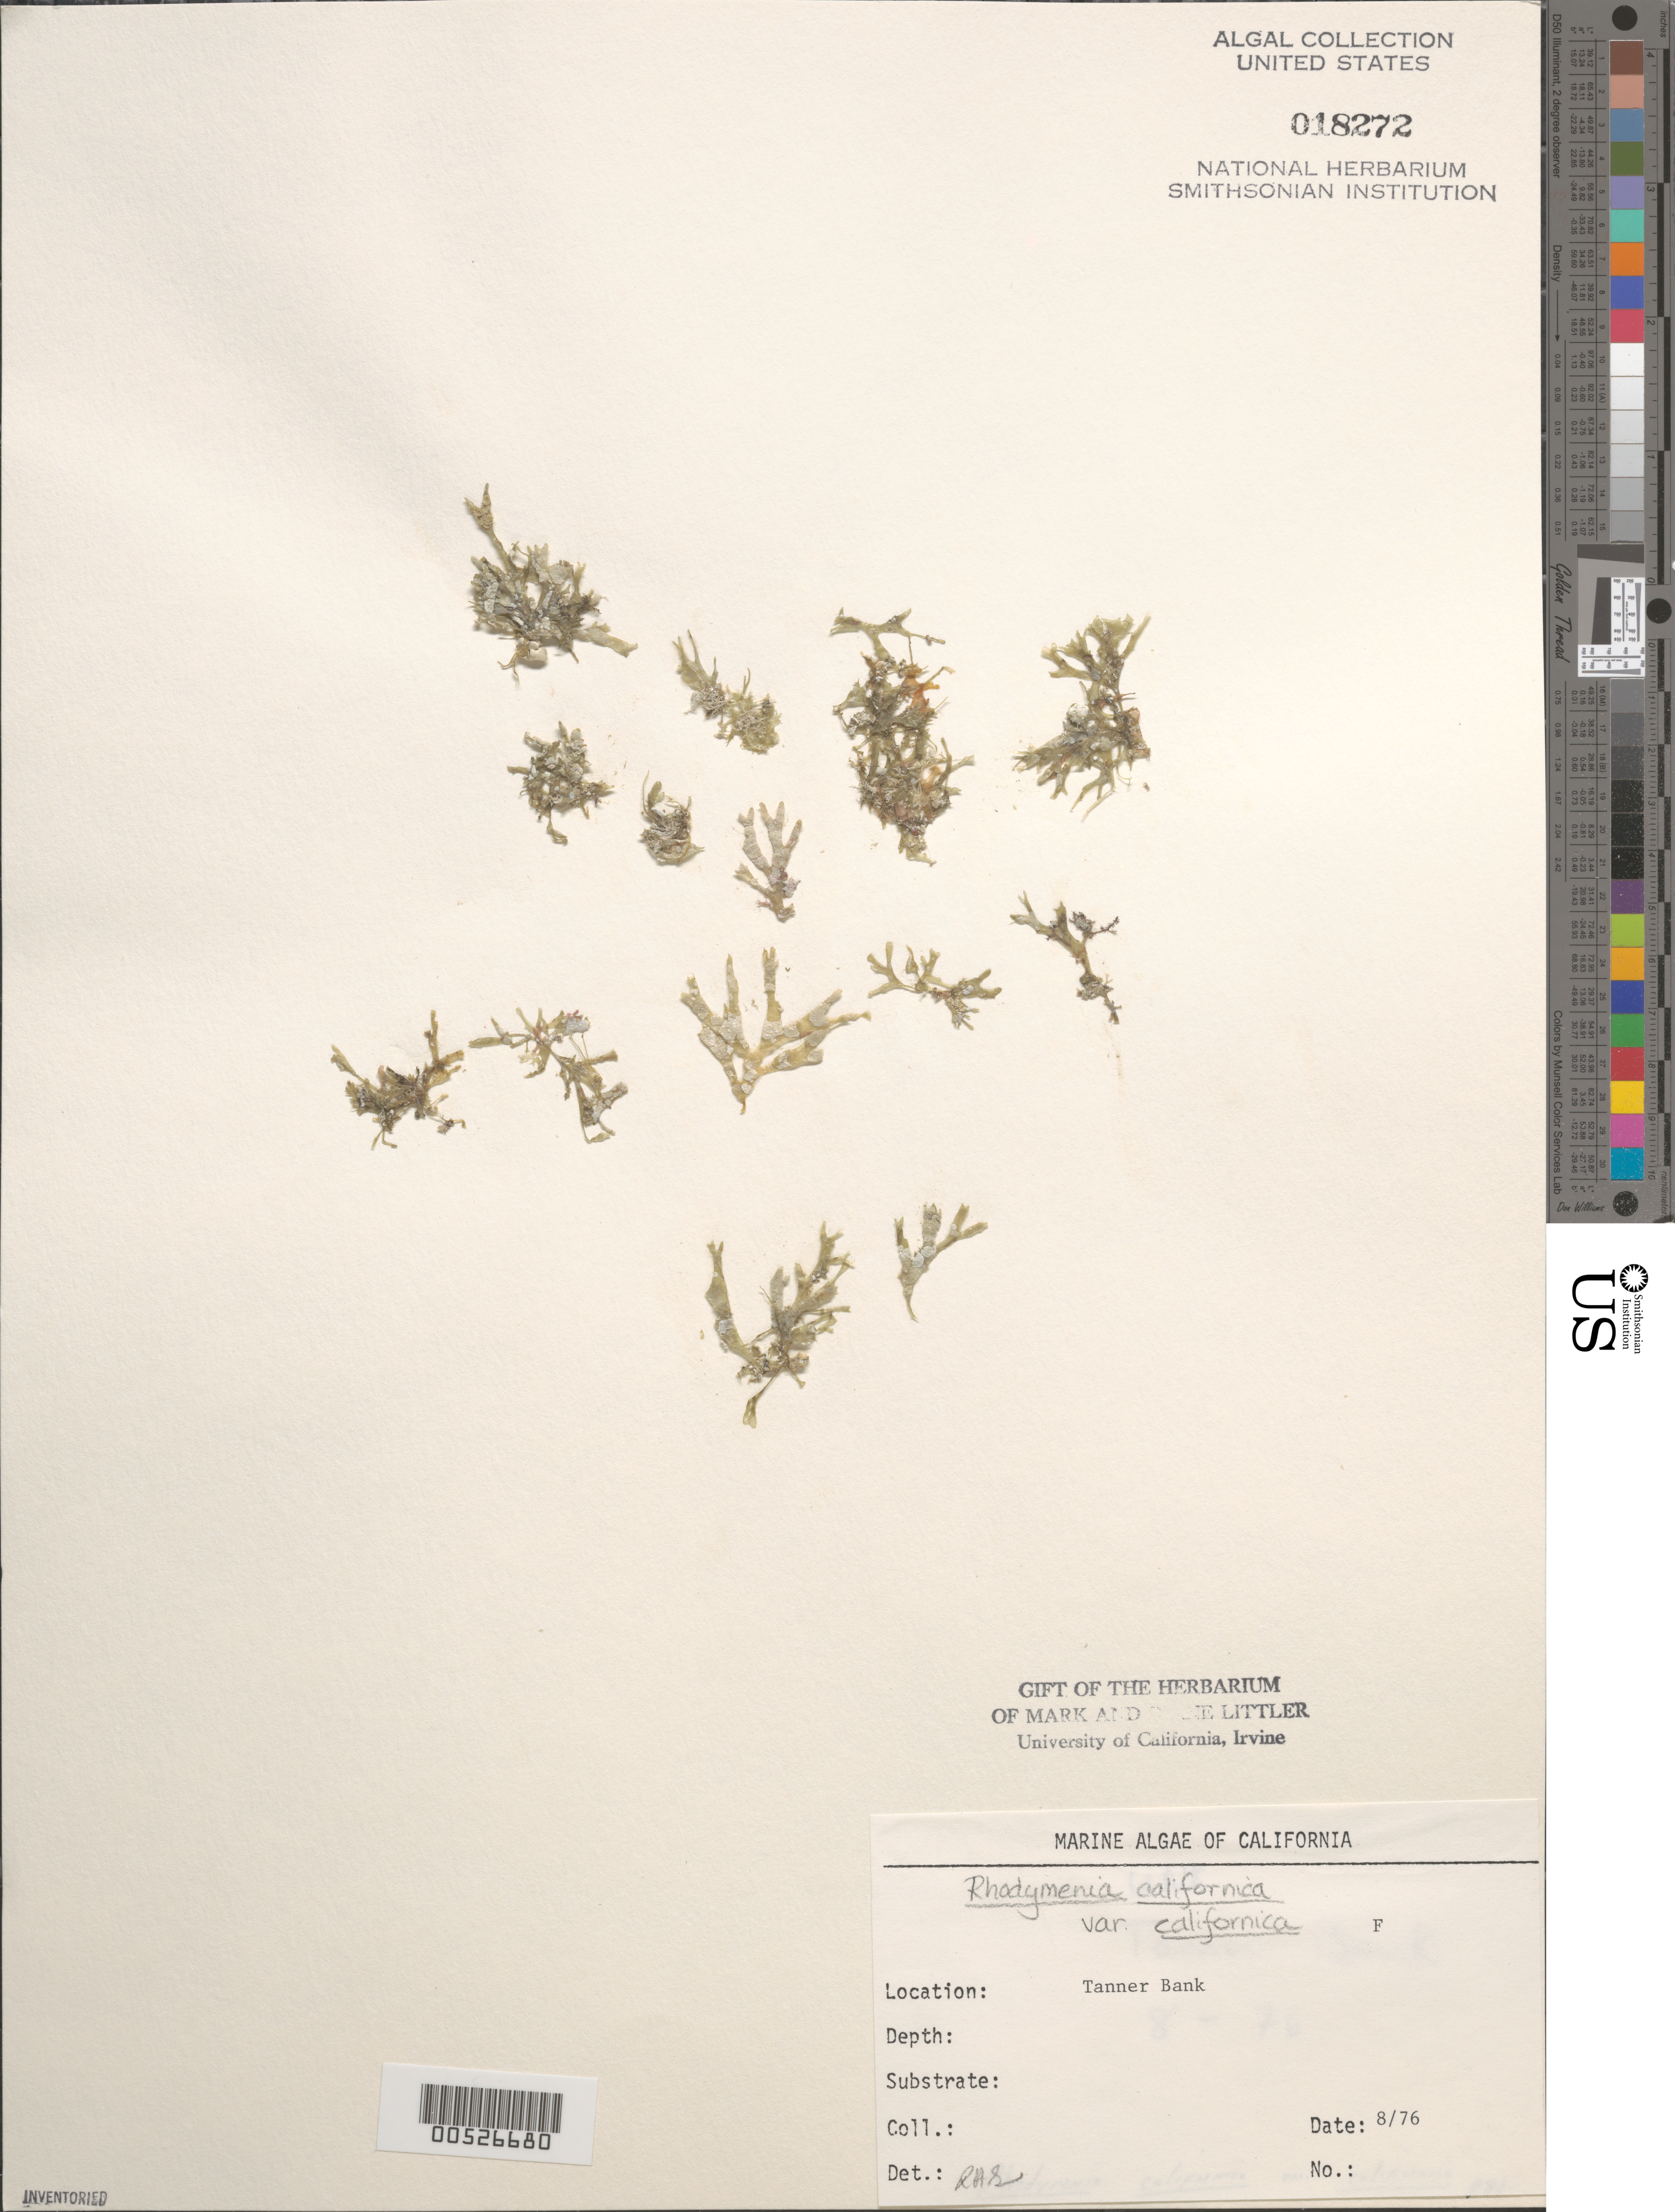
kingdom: Plantae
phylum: Rhodophyta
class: Florideophyceae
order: Rhodymeniales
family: Rhodymeniaceae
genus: Rhodymenia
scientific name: Rhodymenia californica var. californica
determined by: Sims, Robert H.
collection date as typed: Aug 1976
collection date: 1976-08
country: United States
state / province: California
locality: Tanner Bank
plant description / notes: BLM-SOCALBIGHT Rocky Intertidal Survey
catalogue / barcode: US 18272